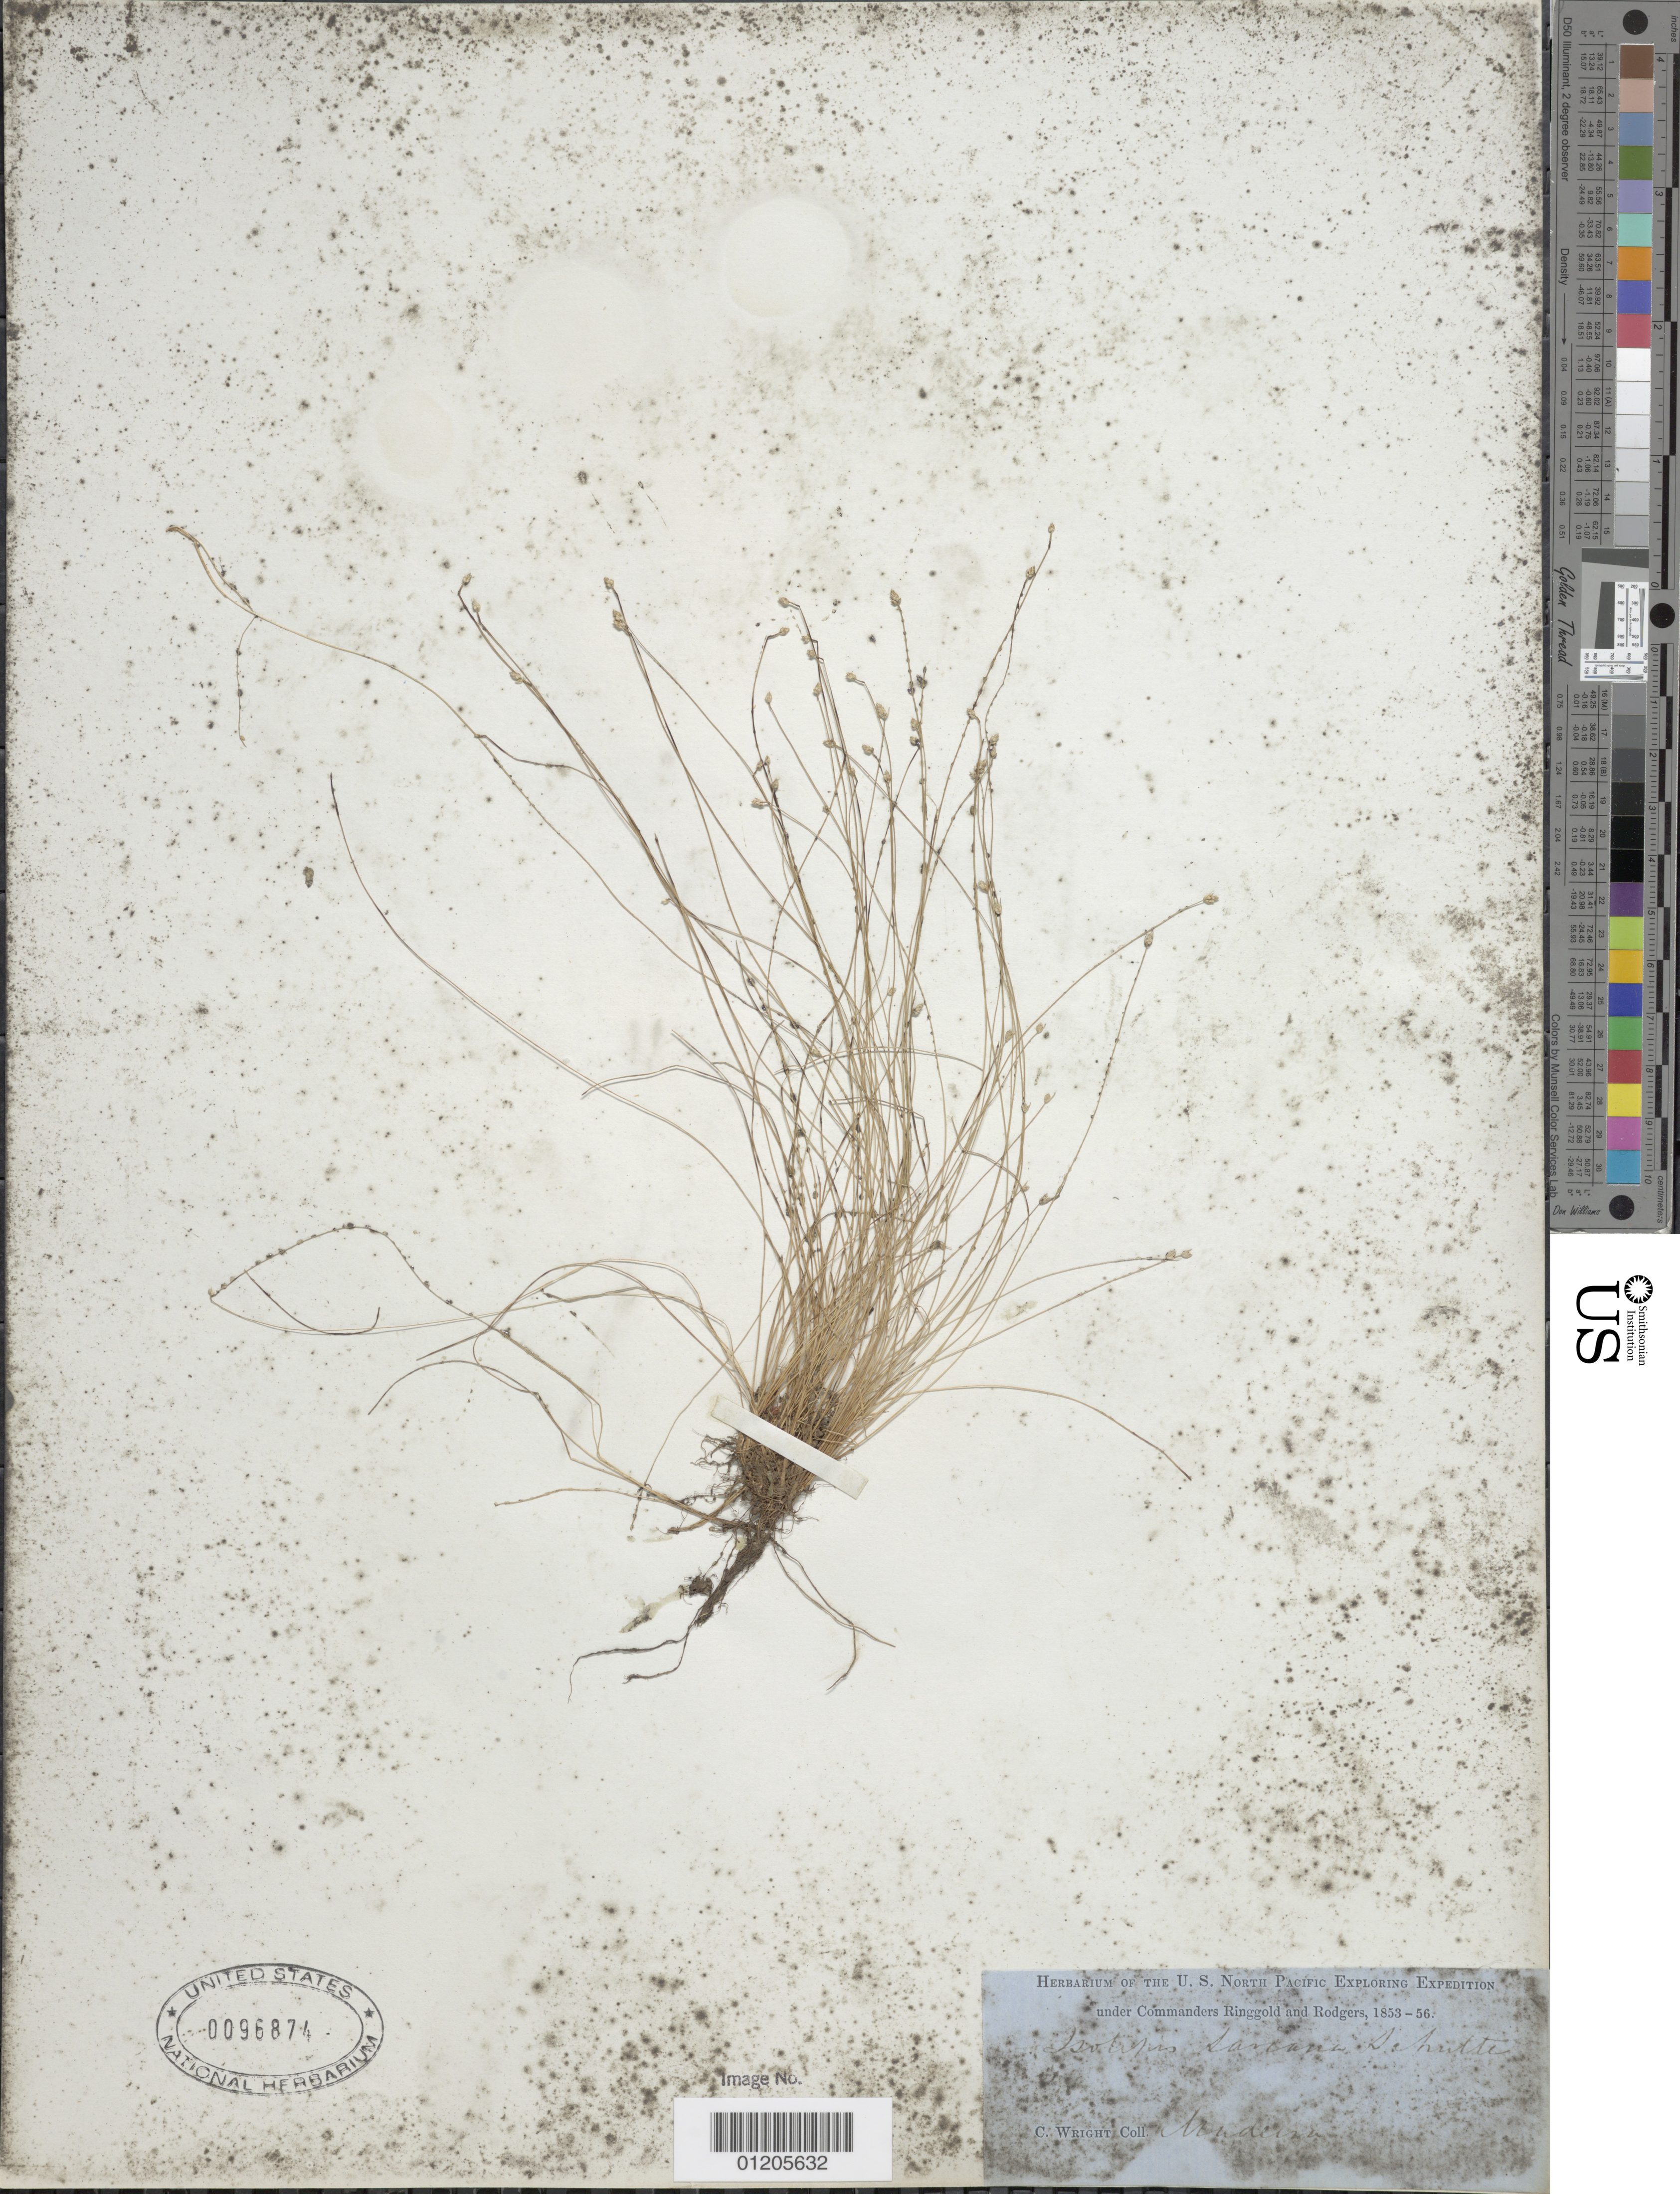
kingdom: Plantae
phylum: Tracheophyta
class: Liliopsida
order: Poales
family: Cyperaceae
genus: Isolepis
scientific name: Isolepis cernua var. cernua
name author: (Vahl) Roem. & Schult.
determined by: Strong, Mark T., (BOT), Smithsonian Institution - National Museum of Natural History (UNITED STATES)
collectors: C. Wright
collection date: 1853/1856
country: Portugal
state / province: Madeira (Aut. Reg.)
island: Madeira Is.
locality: Madeira.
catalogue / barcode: US 96874